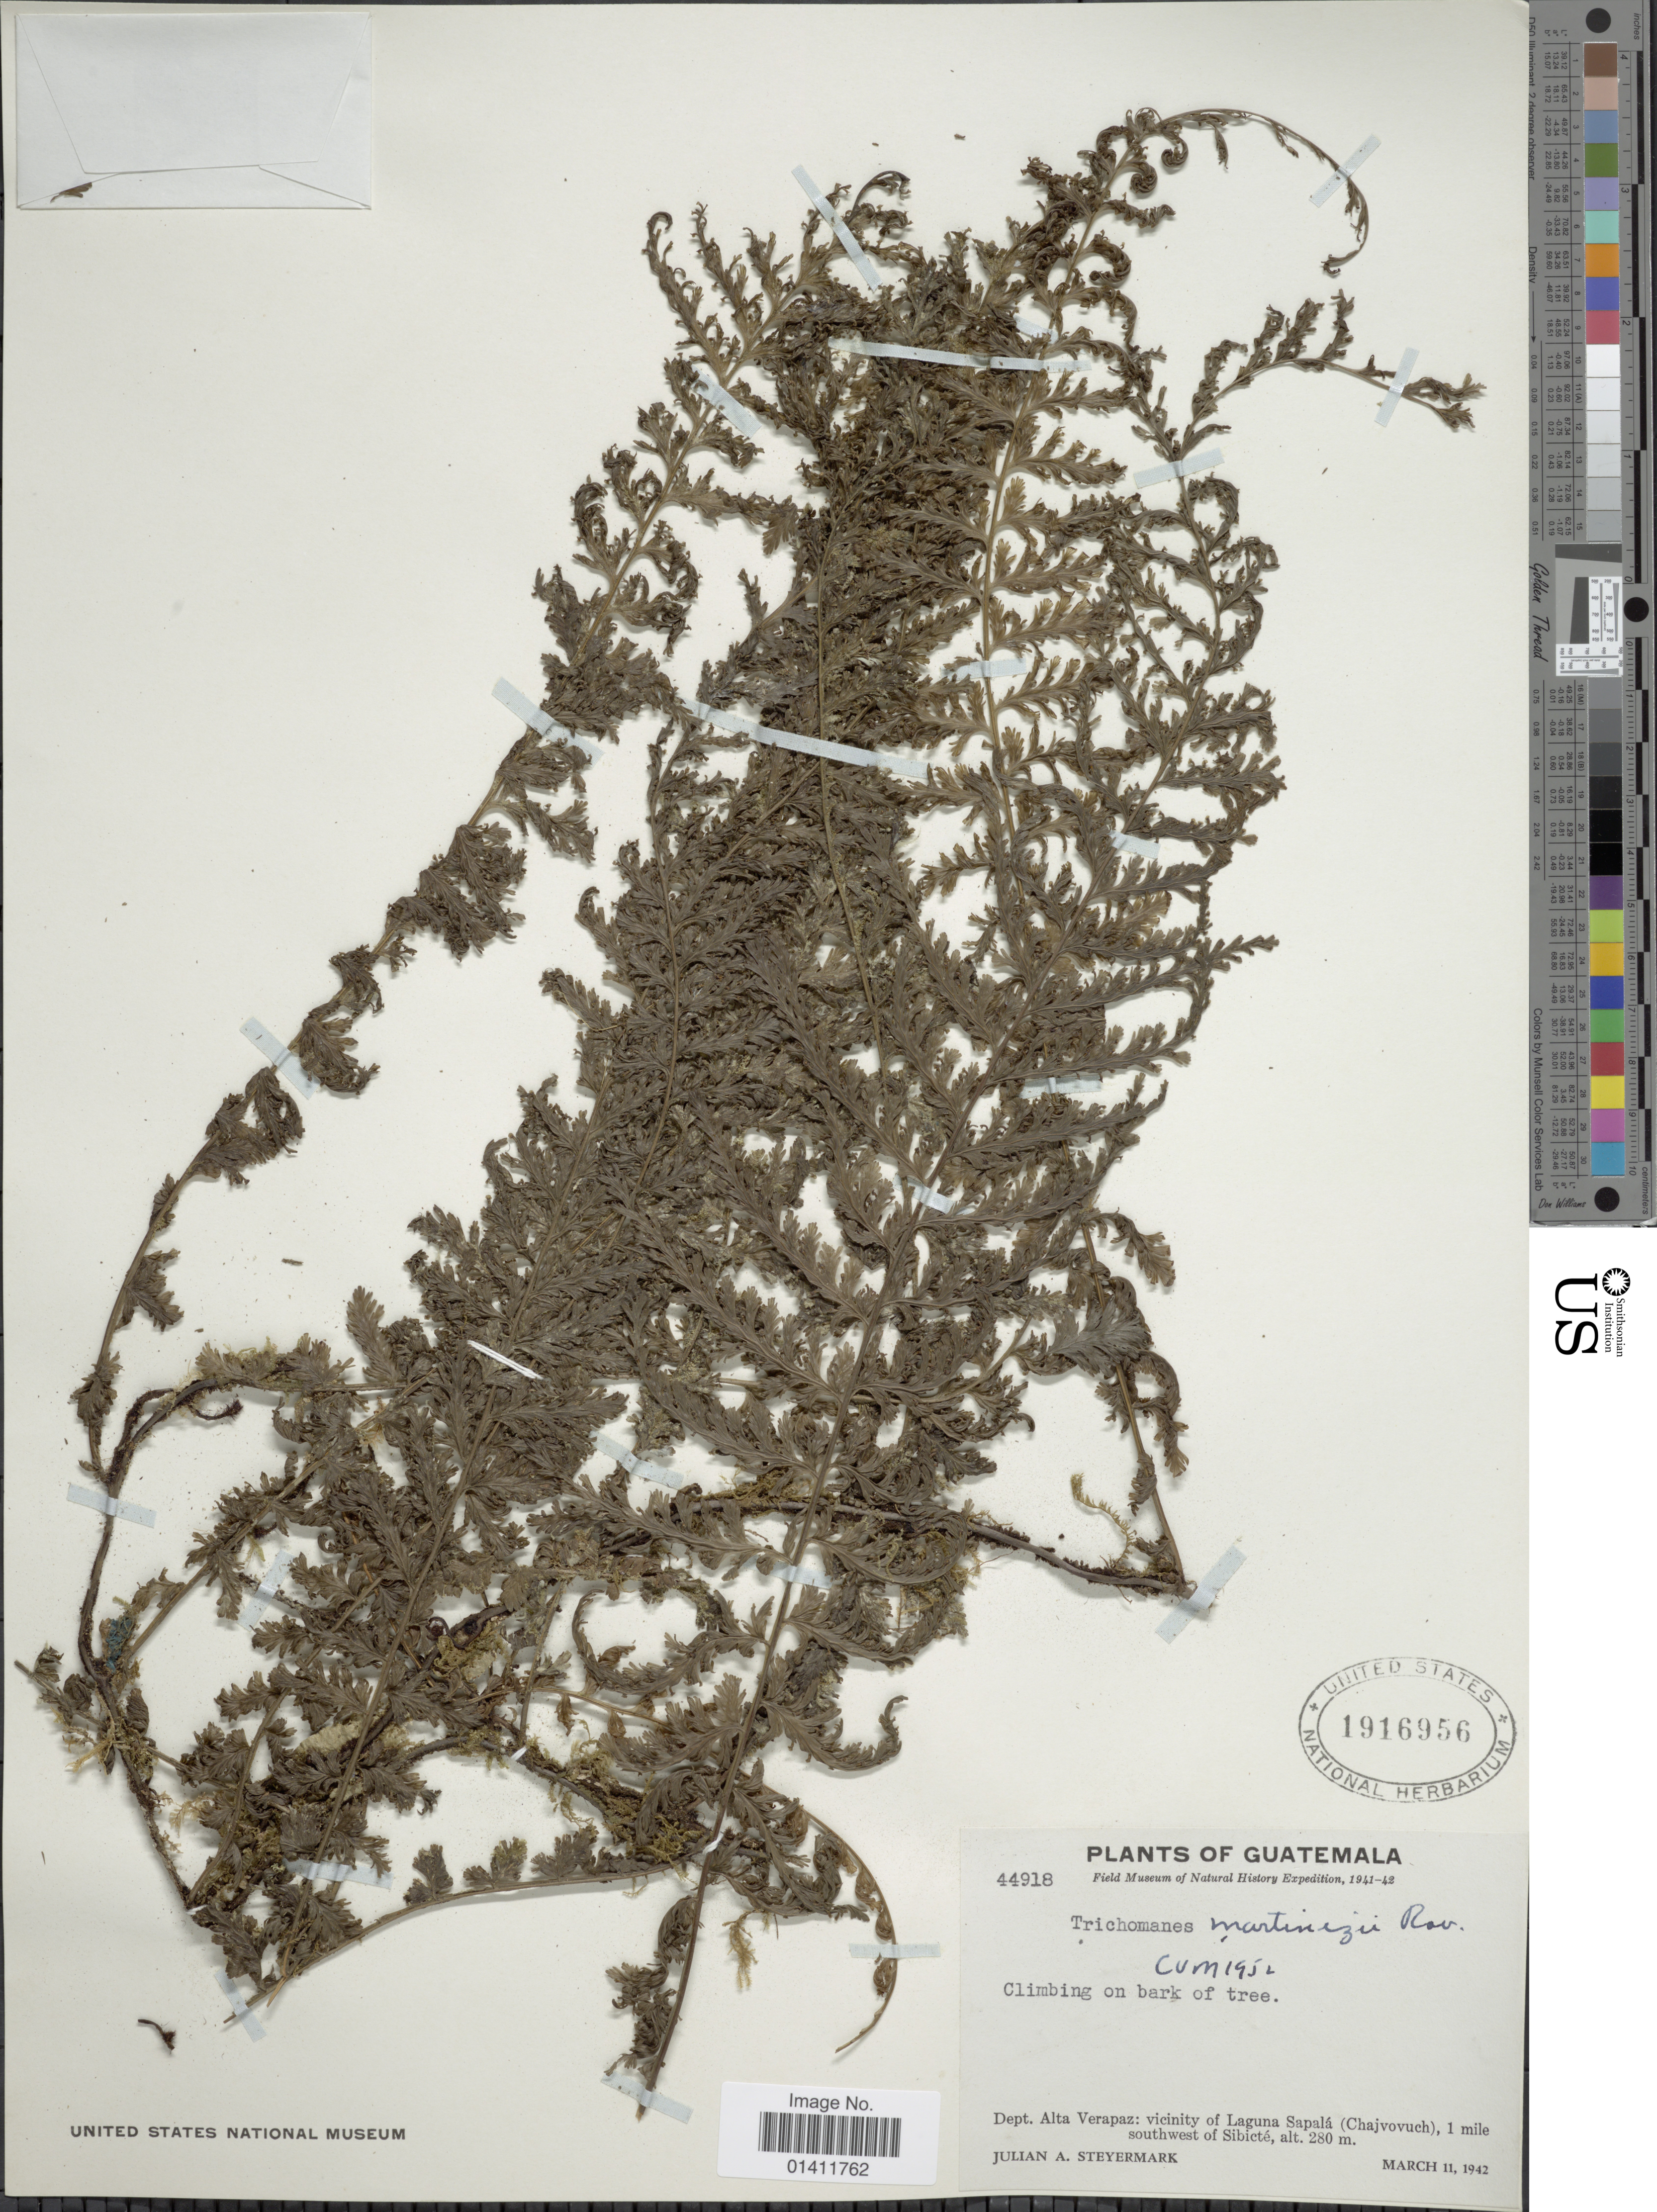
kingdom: Plantae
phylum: Tracheophyta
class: Polypodiopsida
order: Hymenophyllales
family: Hymenophyllaceae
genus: Vandenboschia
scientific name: Vandenboschia collariata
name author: (Bosch) Ebihara & K. Iwats.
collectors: J. Steyermark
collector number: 44918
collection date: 1942-03-11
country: Guatemala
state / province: Alta Verapaz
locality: Dept. Alta Verapaz: vicinity of Laguna Sapala (Chajvivuch), 1 mile southwest of Sibicte.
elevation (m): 280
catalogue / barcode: US 1916956